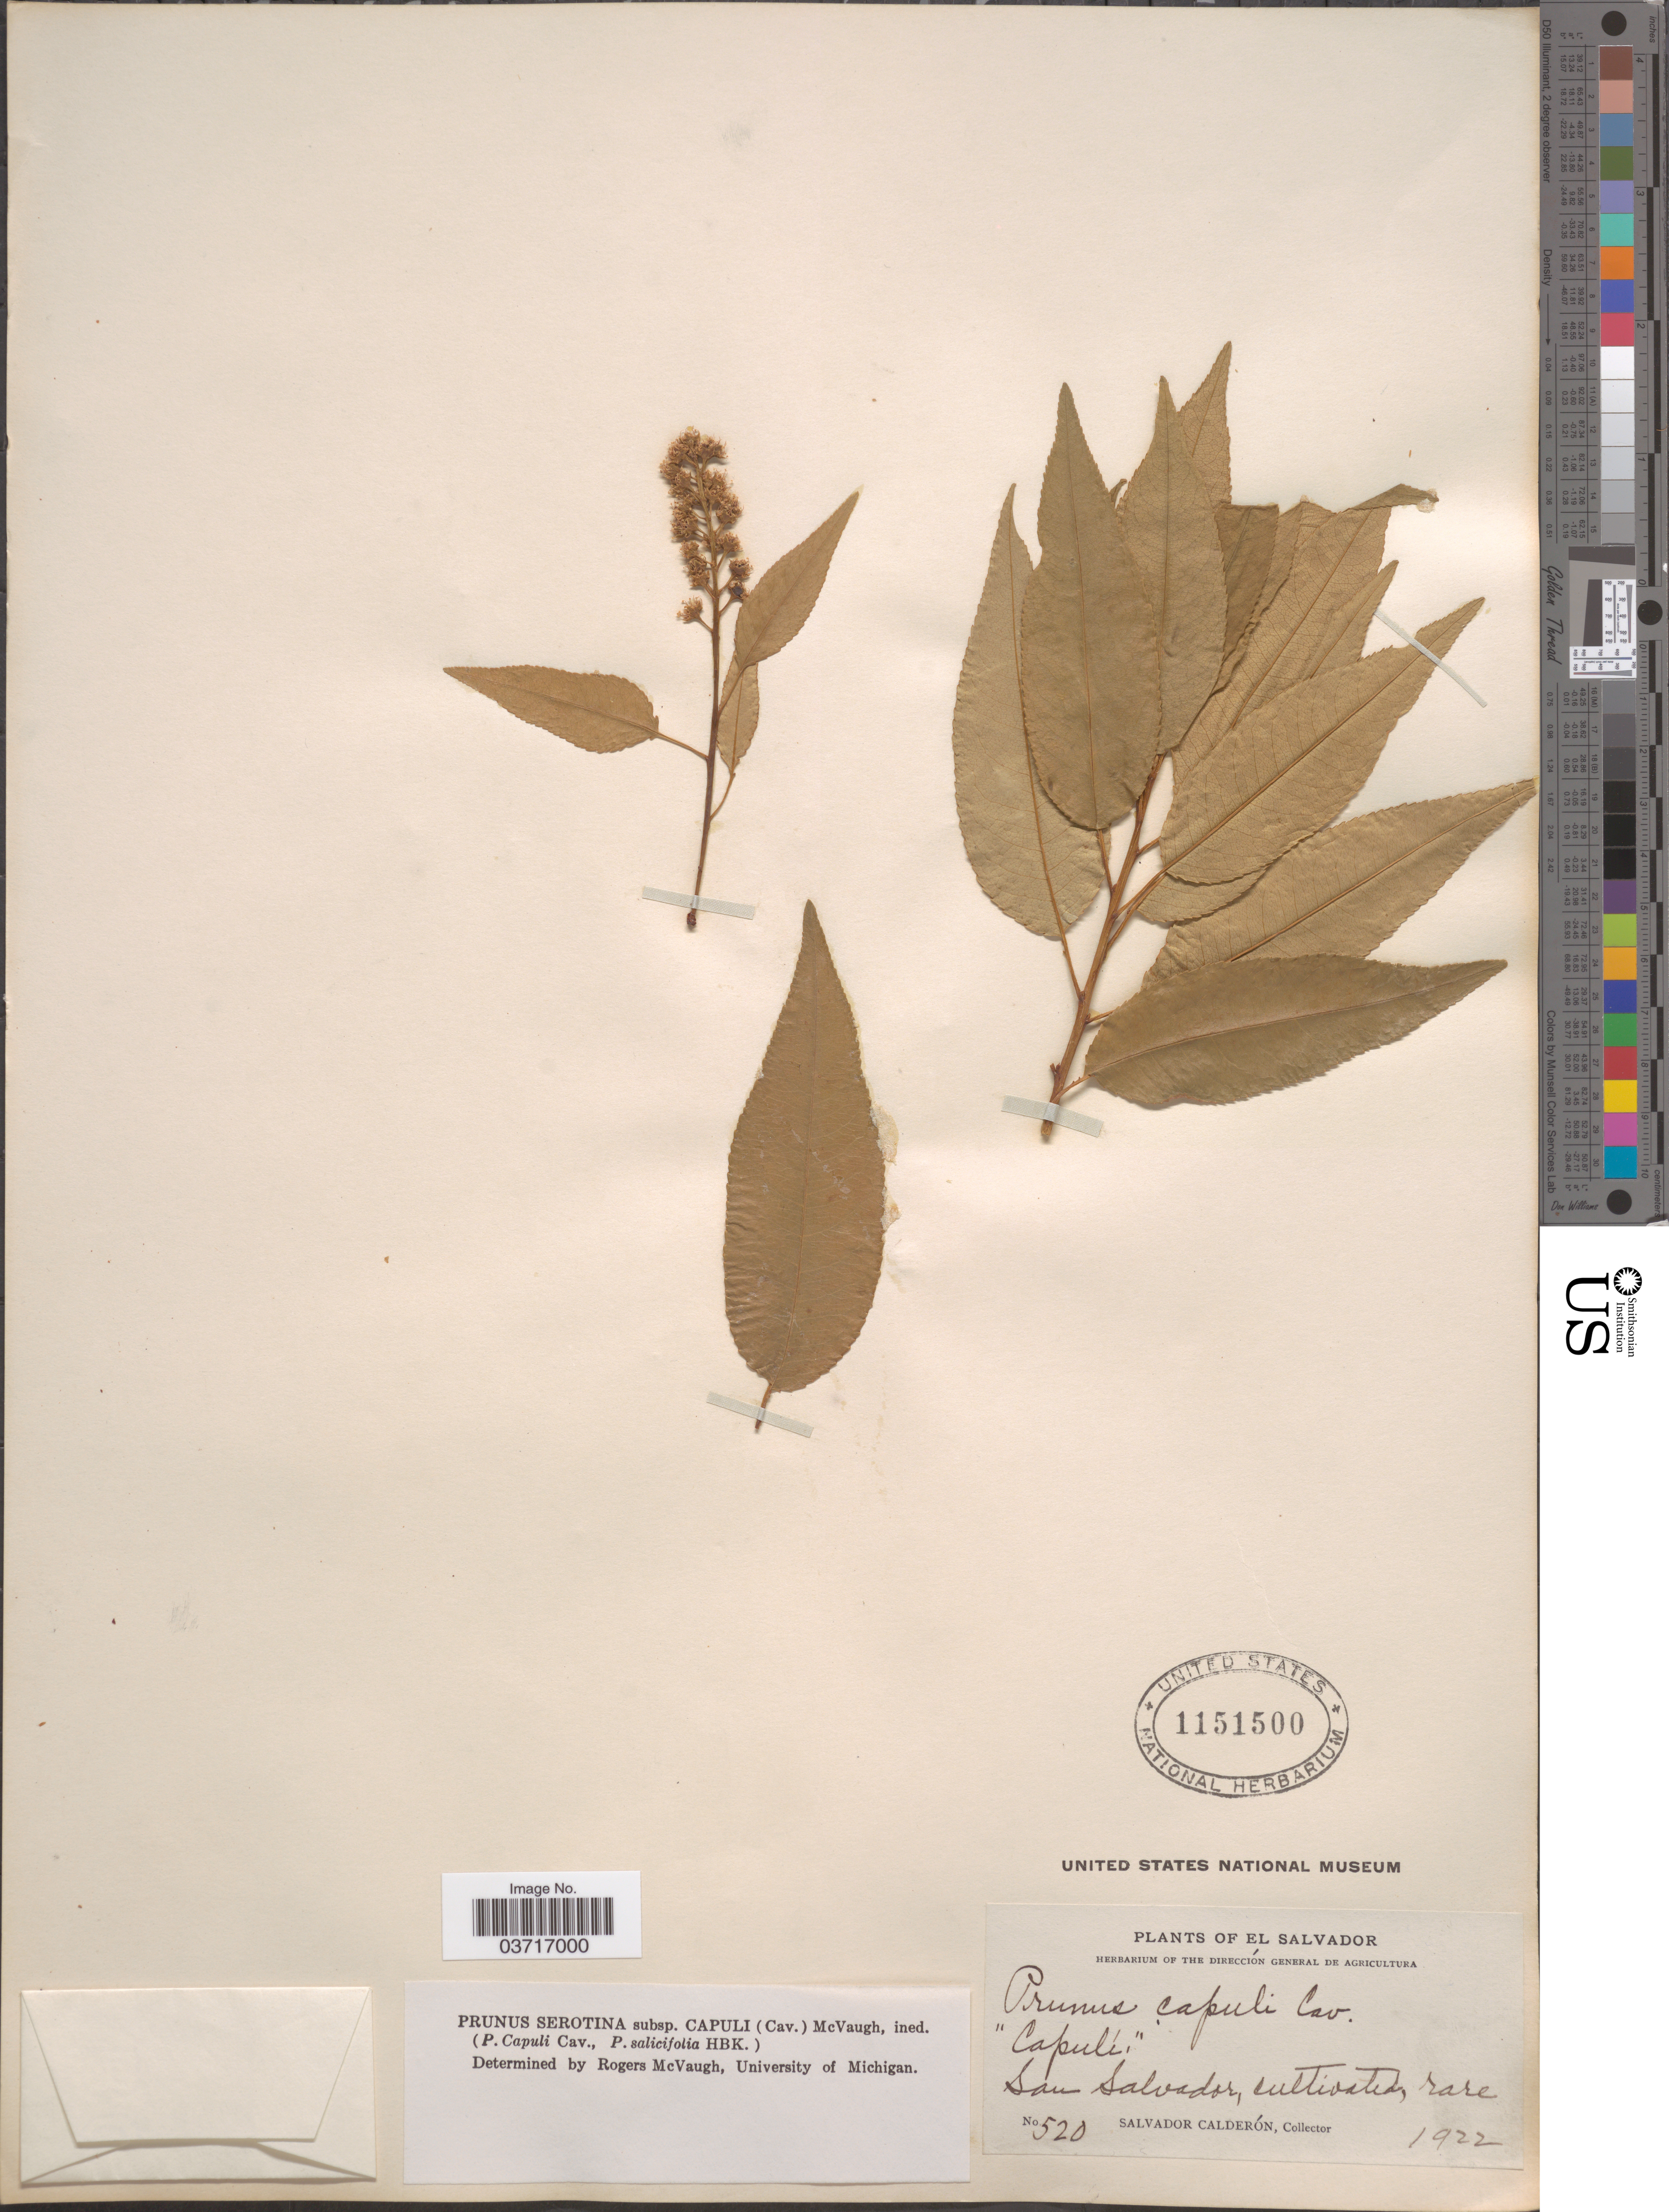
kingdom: Plantae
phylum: Tracheophyta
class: Magnoliopsida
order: Rosales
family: Rosaceae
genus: Prunus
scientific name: Prunus serotina var. salicifolia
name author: (Kunth) Koehne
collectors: S. Calderón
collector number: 520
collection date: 1922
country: El Salvador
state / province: San Salvador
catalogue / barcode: US 1151500